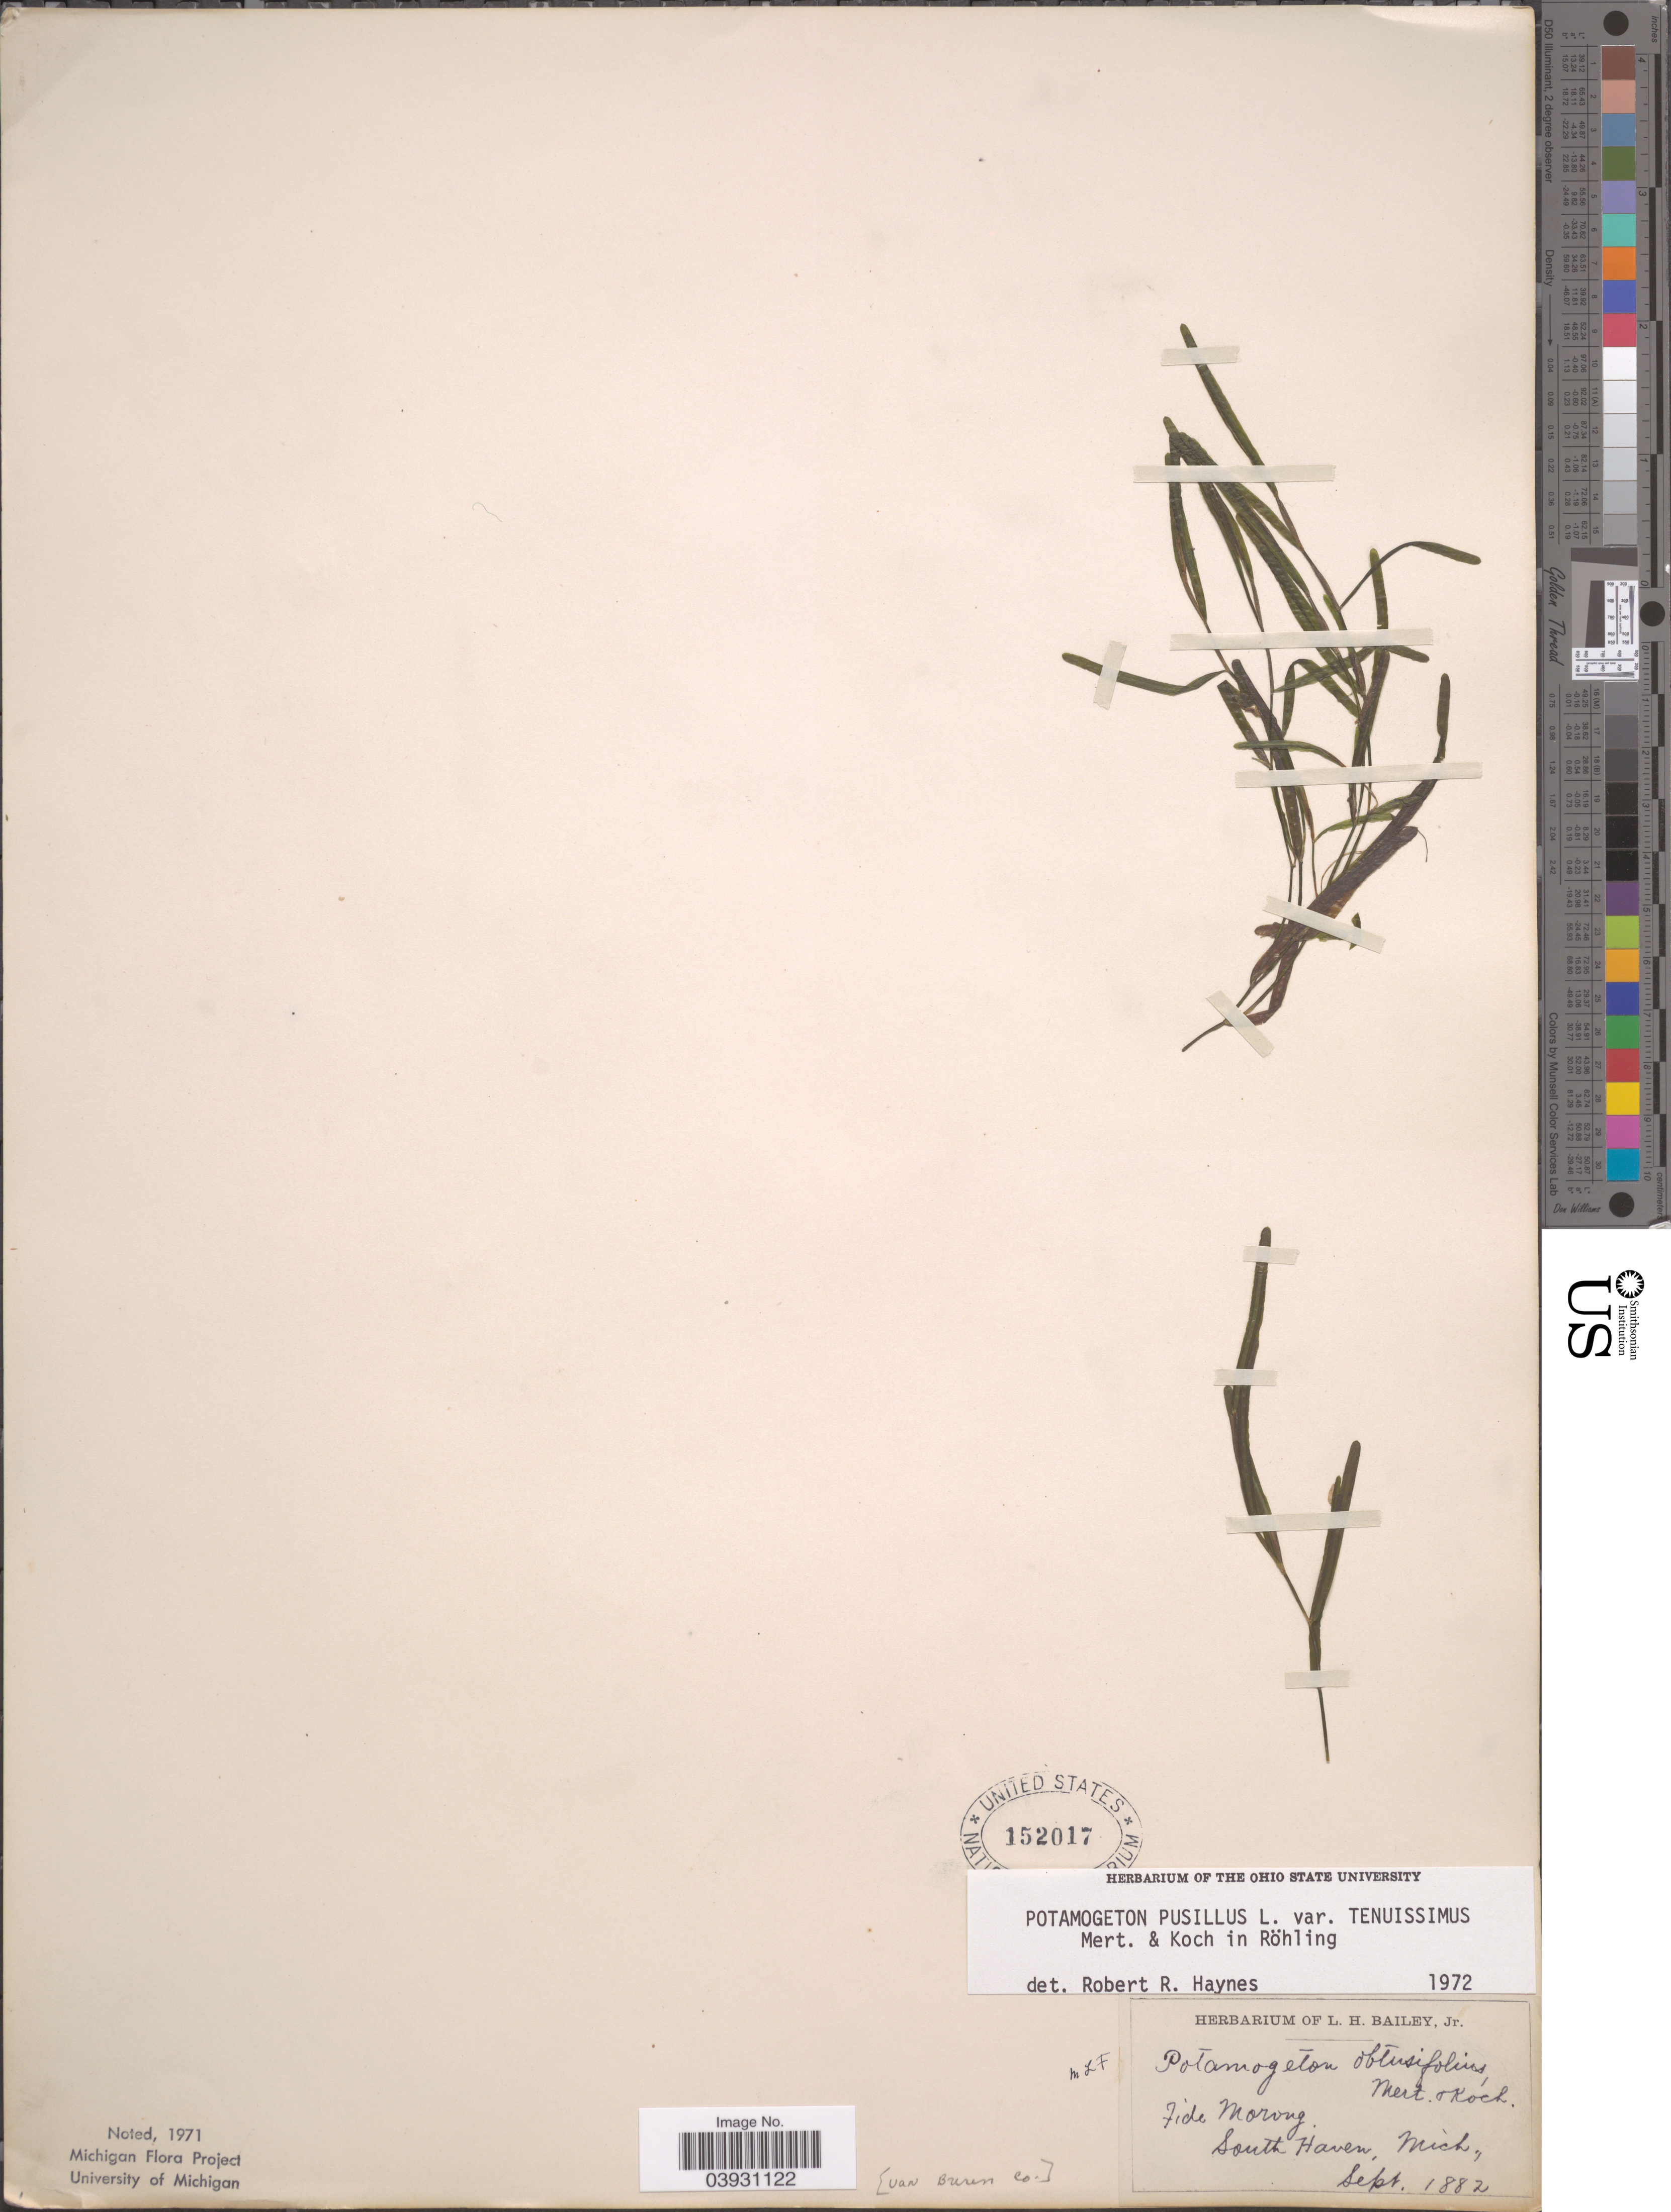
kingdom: Plantae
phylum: Tracheophyta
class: Liliopsida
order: Alismatales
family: Potamogetonaceae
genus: Potamogeton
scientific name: Potamogeton pusillus subsp. tenuissimus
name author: Mert. & W.D.J. Koch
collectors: ex herb. L. H. Bailey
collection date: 1882-09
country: United States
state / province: Michigan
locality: South Haven.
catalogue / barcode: US 152017